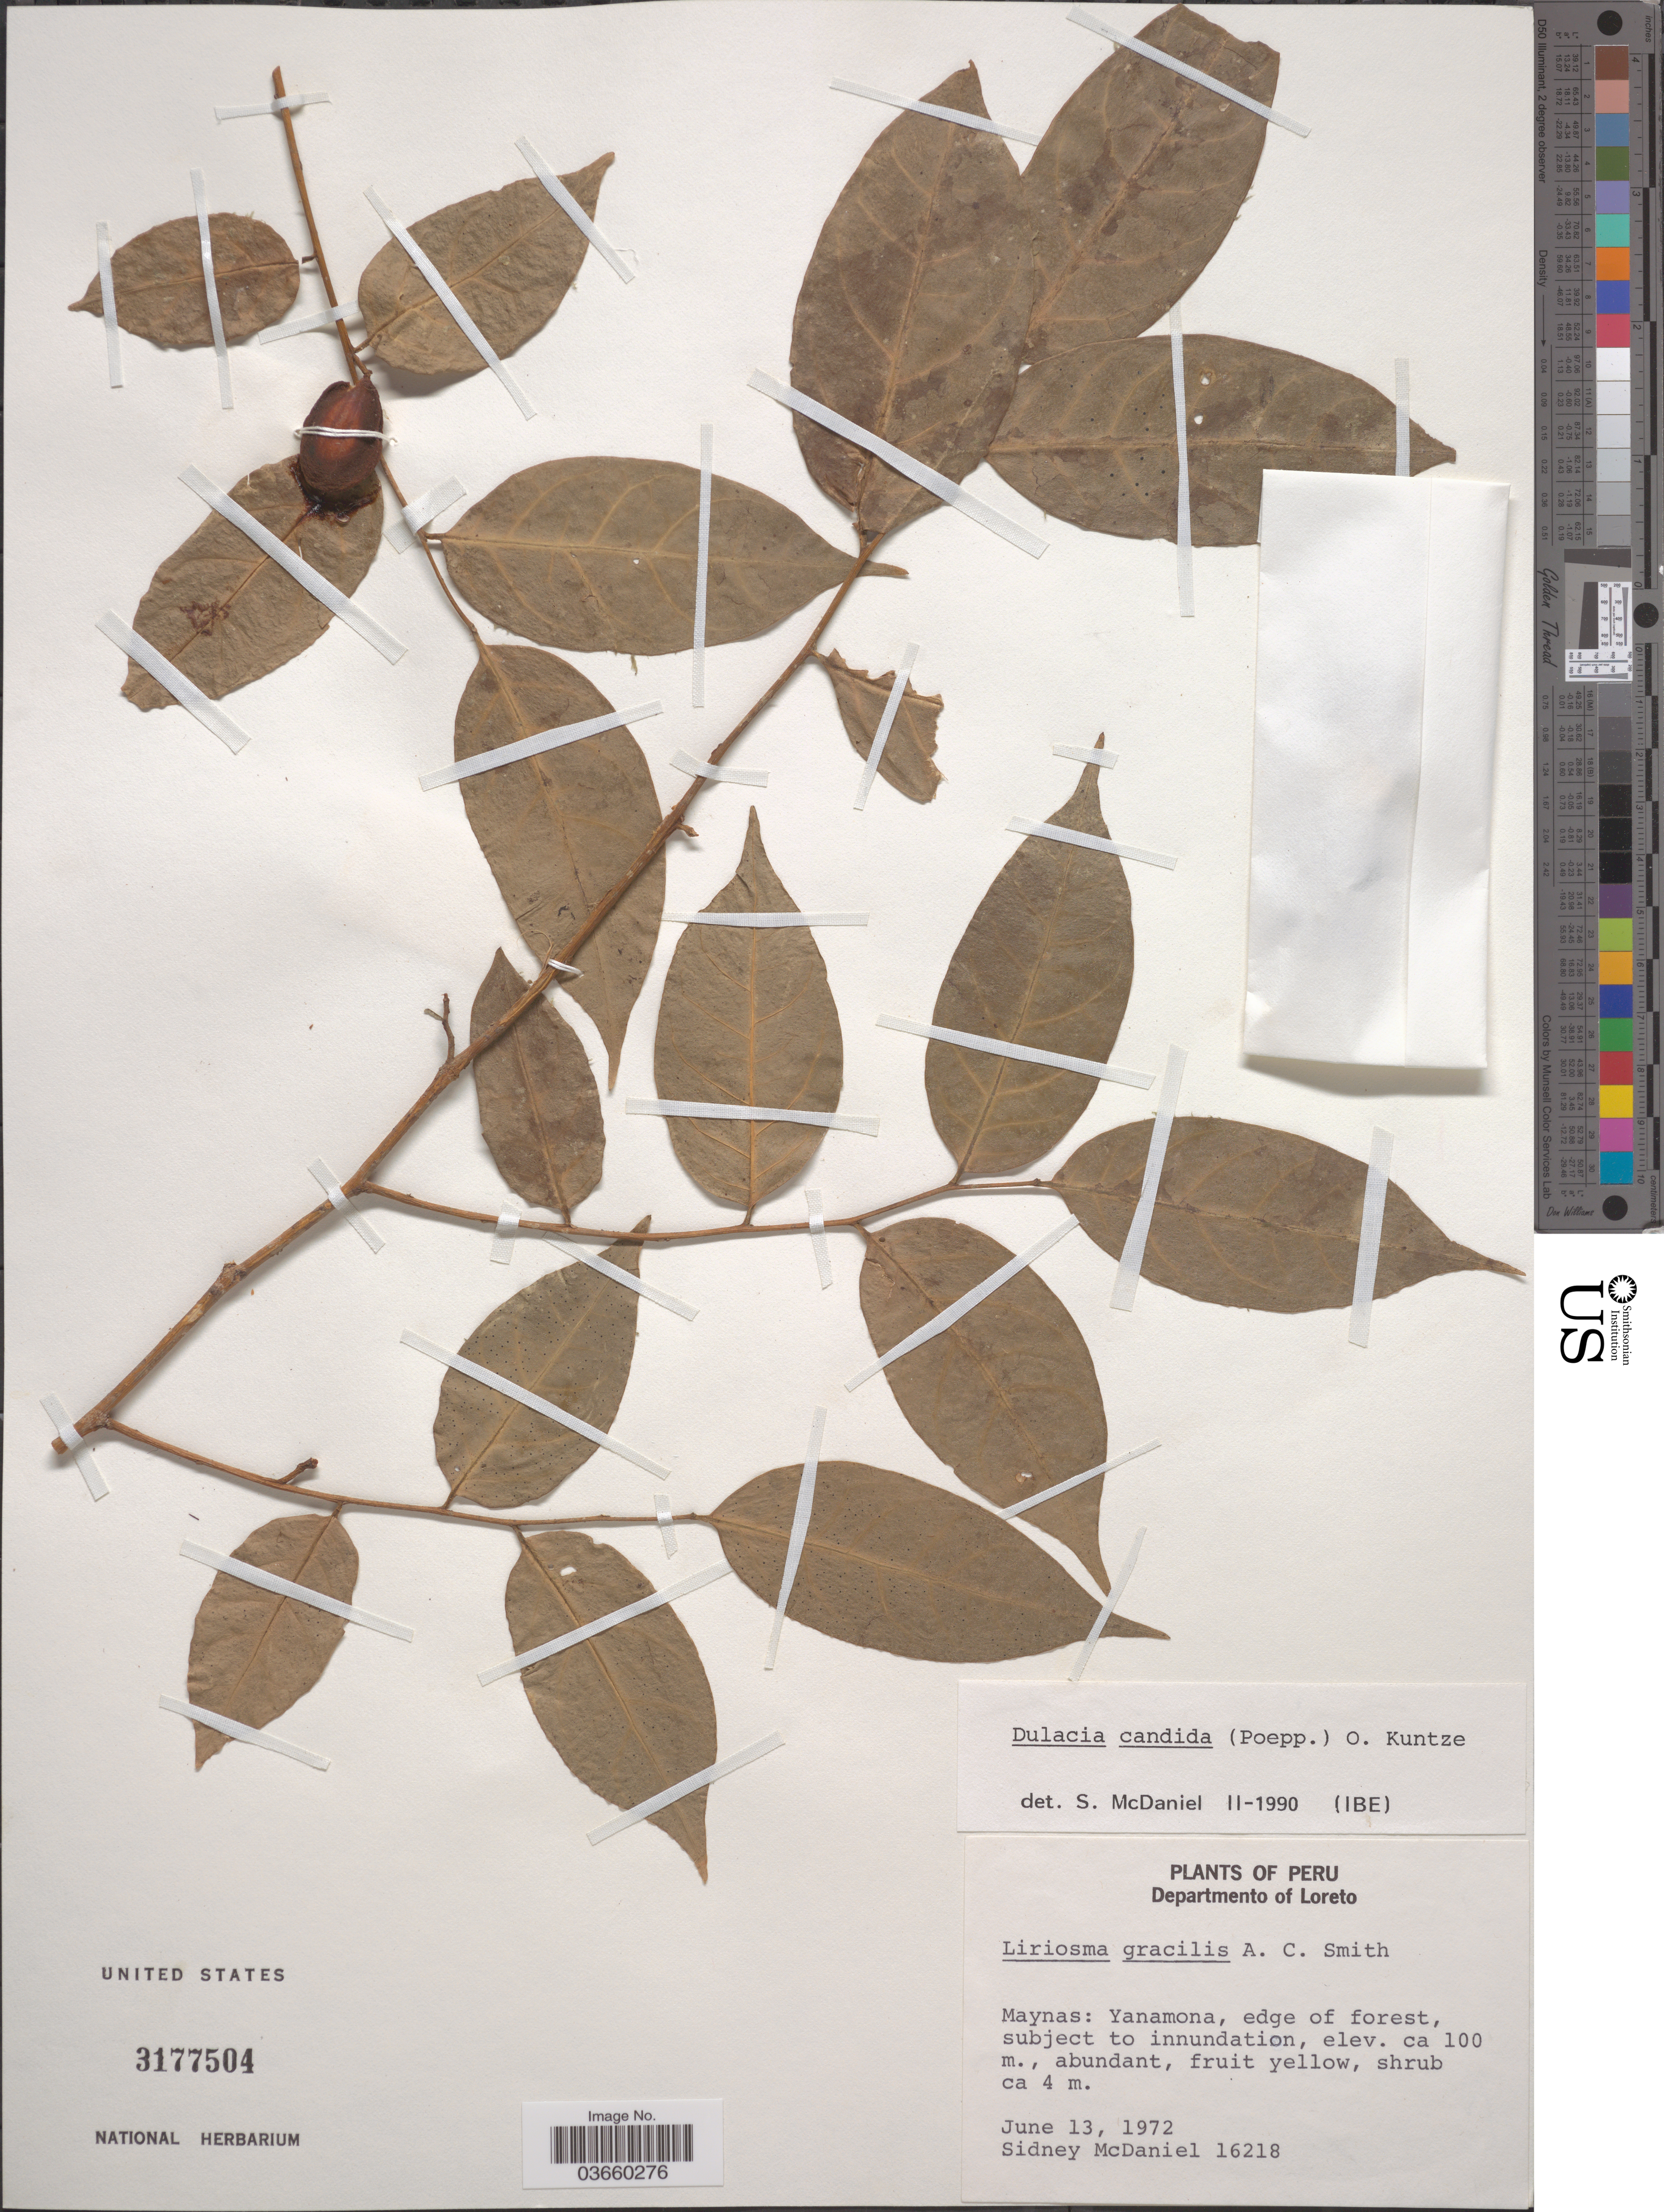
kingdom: Plantae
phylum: Tracheophyta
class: Magnoliopsida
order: Santalales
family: Olacaceae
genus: Dulacia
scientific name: Dulacia candida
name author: (Poepp.) Kuntze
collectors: S. McDaniel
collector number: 16218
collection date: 1972-06-13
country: Peru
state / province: Loreto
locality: Departmento of Loreto. Maynas: Yanamona, edge of forest.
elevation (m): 100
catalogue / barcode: US 3177504